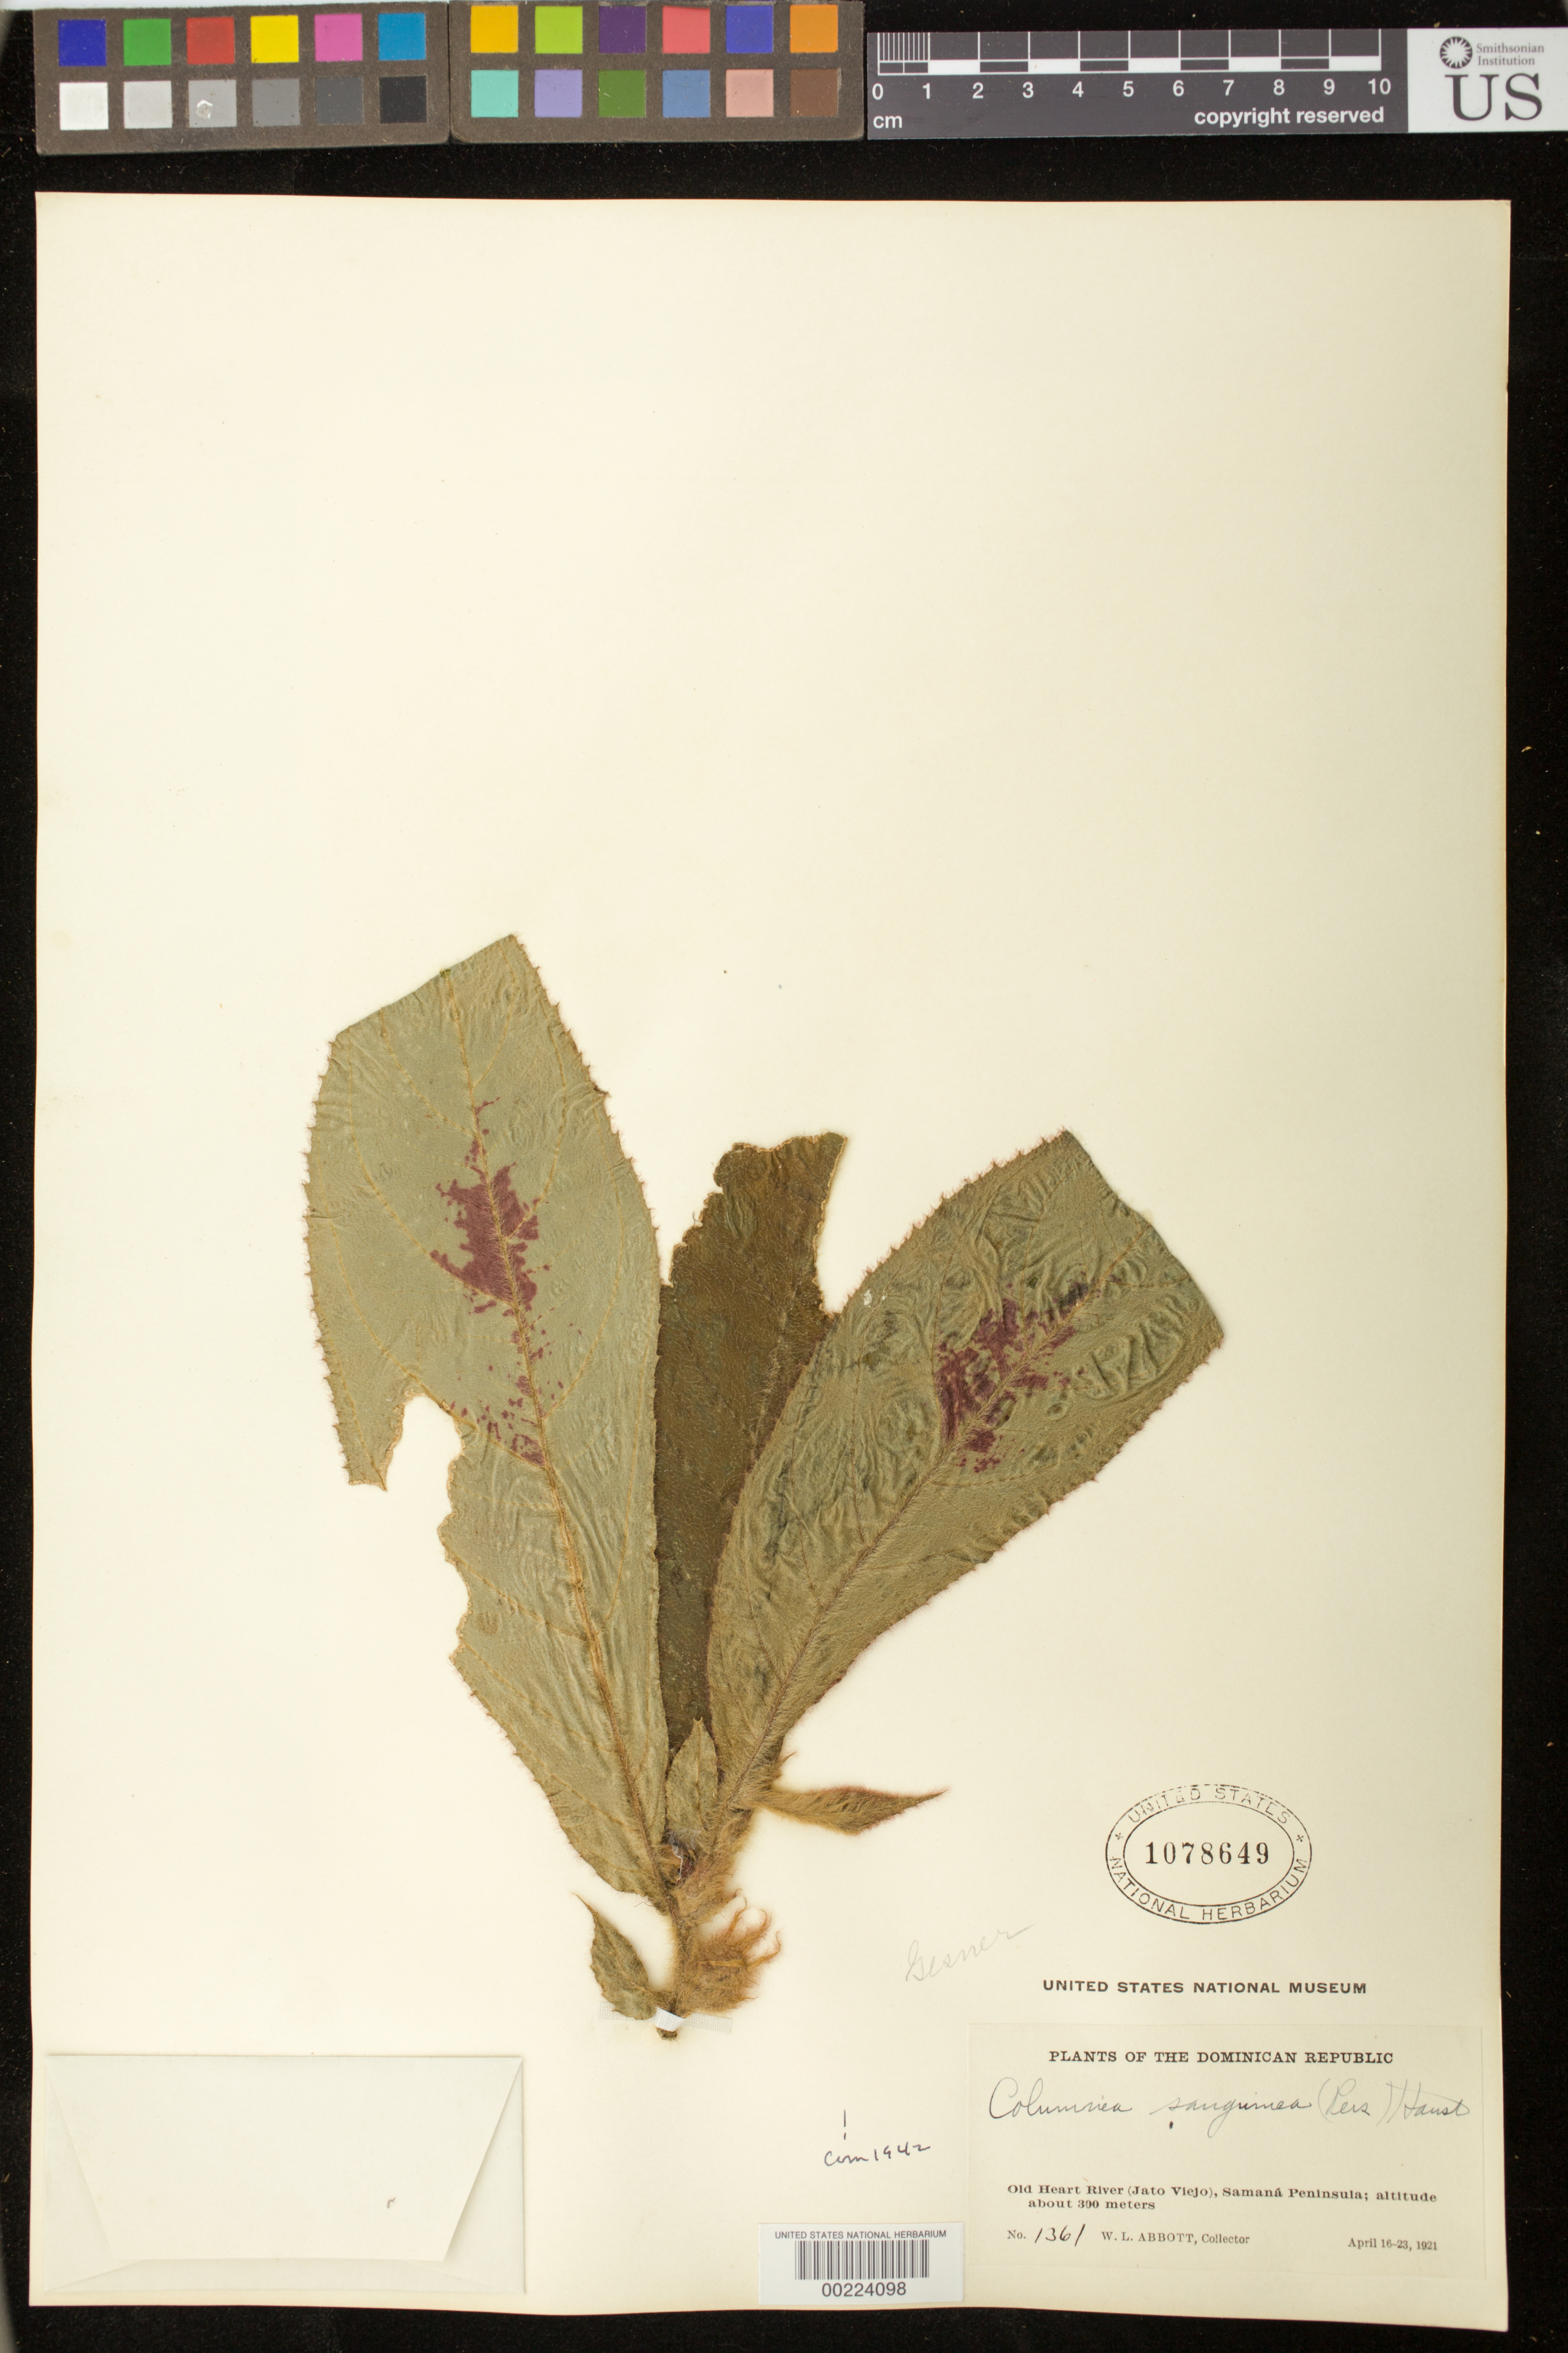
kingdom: Plantae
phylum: Tracheophyta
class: Magnoliopsida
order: Lamiales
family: Gesneriaceae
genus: Columnea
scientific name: Columnea sanguinea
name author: (Pers.) Hanst.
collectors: W. L. Abbott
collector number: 1361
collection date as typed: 16-23 Apr 1921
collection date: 1921-04-16/1921-04-23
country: Dominican Republic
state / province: Samaná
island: Hispaniola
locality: Old Heart River (Jato Viejo), Samana peninsula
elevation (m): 300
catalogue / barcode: US 1078649